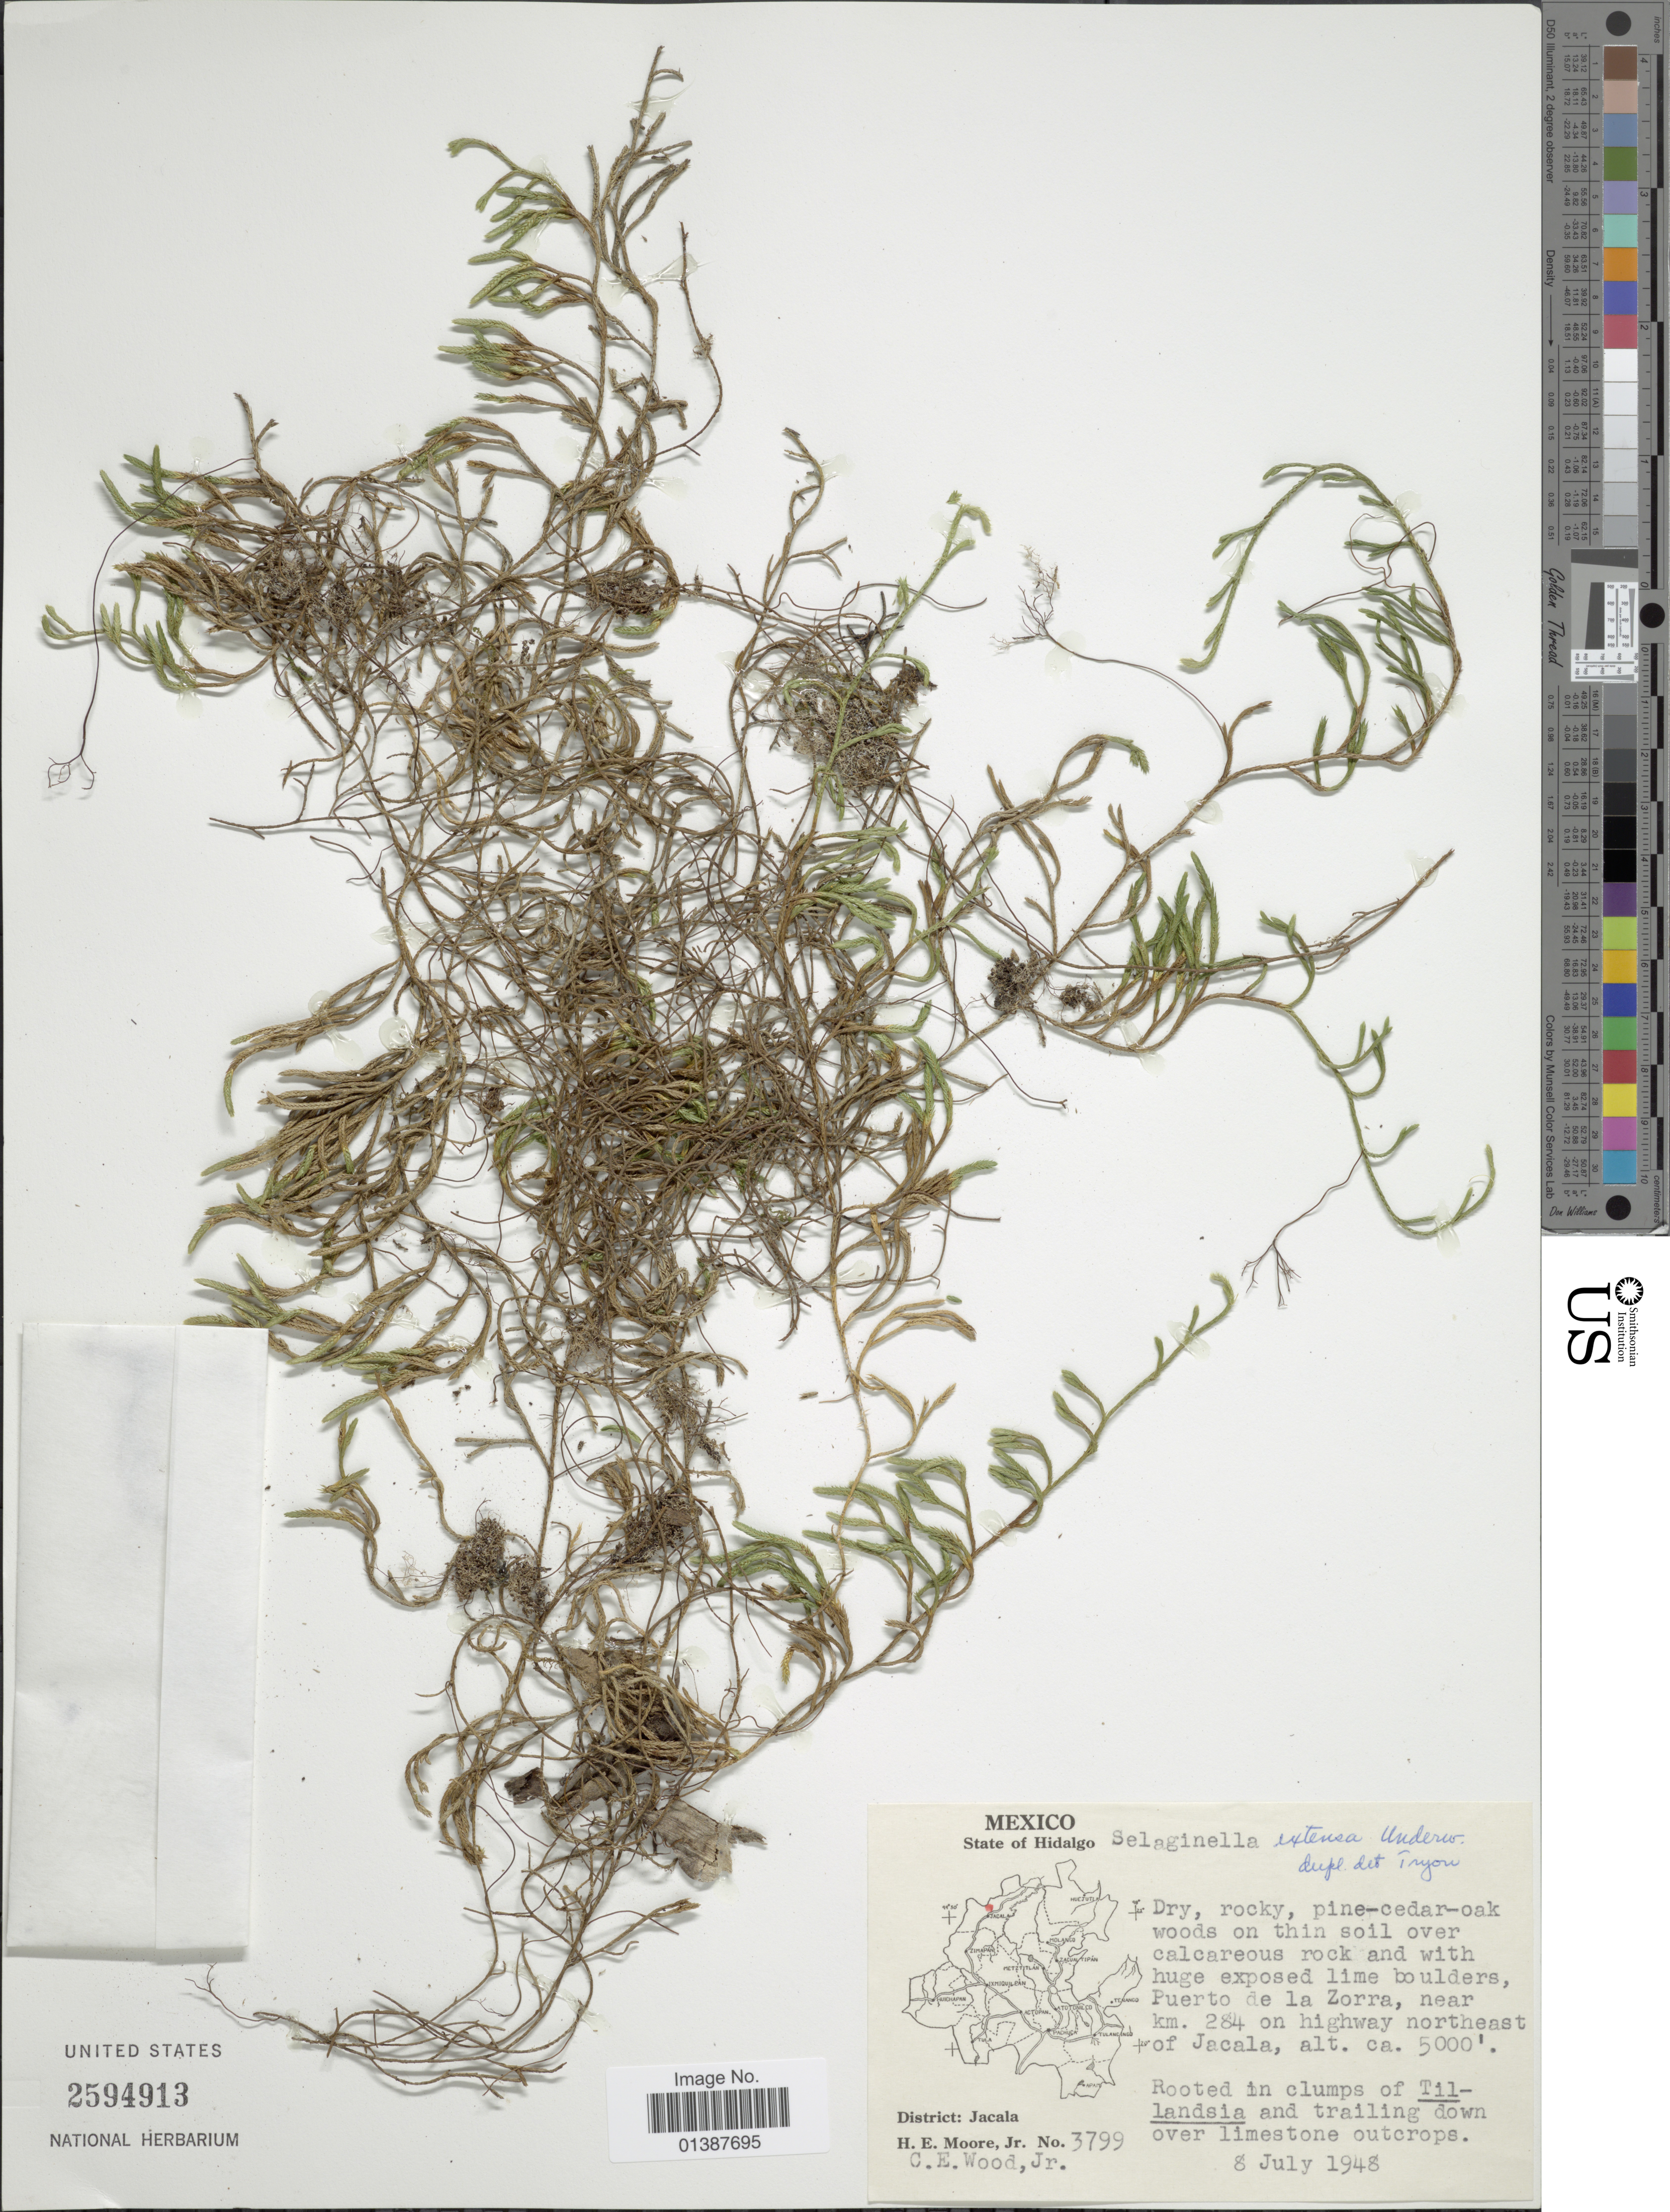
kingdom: Plantae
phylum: Tracheophyta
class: Lycopodiopsida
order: Selaginellales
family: Selaginellaceae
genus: Selaginella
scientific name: Selaginella extensa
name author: Underw.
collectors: H. Moore & C. Wood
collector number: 3799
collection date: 1948-07-08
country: Mexico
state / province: Hidalgo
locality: State of Hidalgo, Puerto de la Zorra, near km 284 on highway northeast of Jacala, District: Jacala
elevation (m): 1524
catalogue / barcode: US 2594913